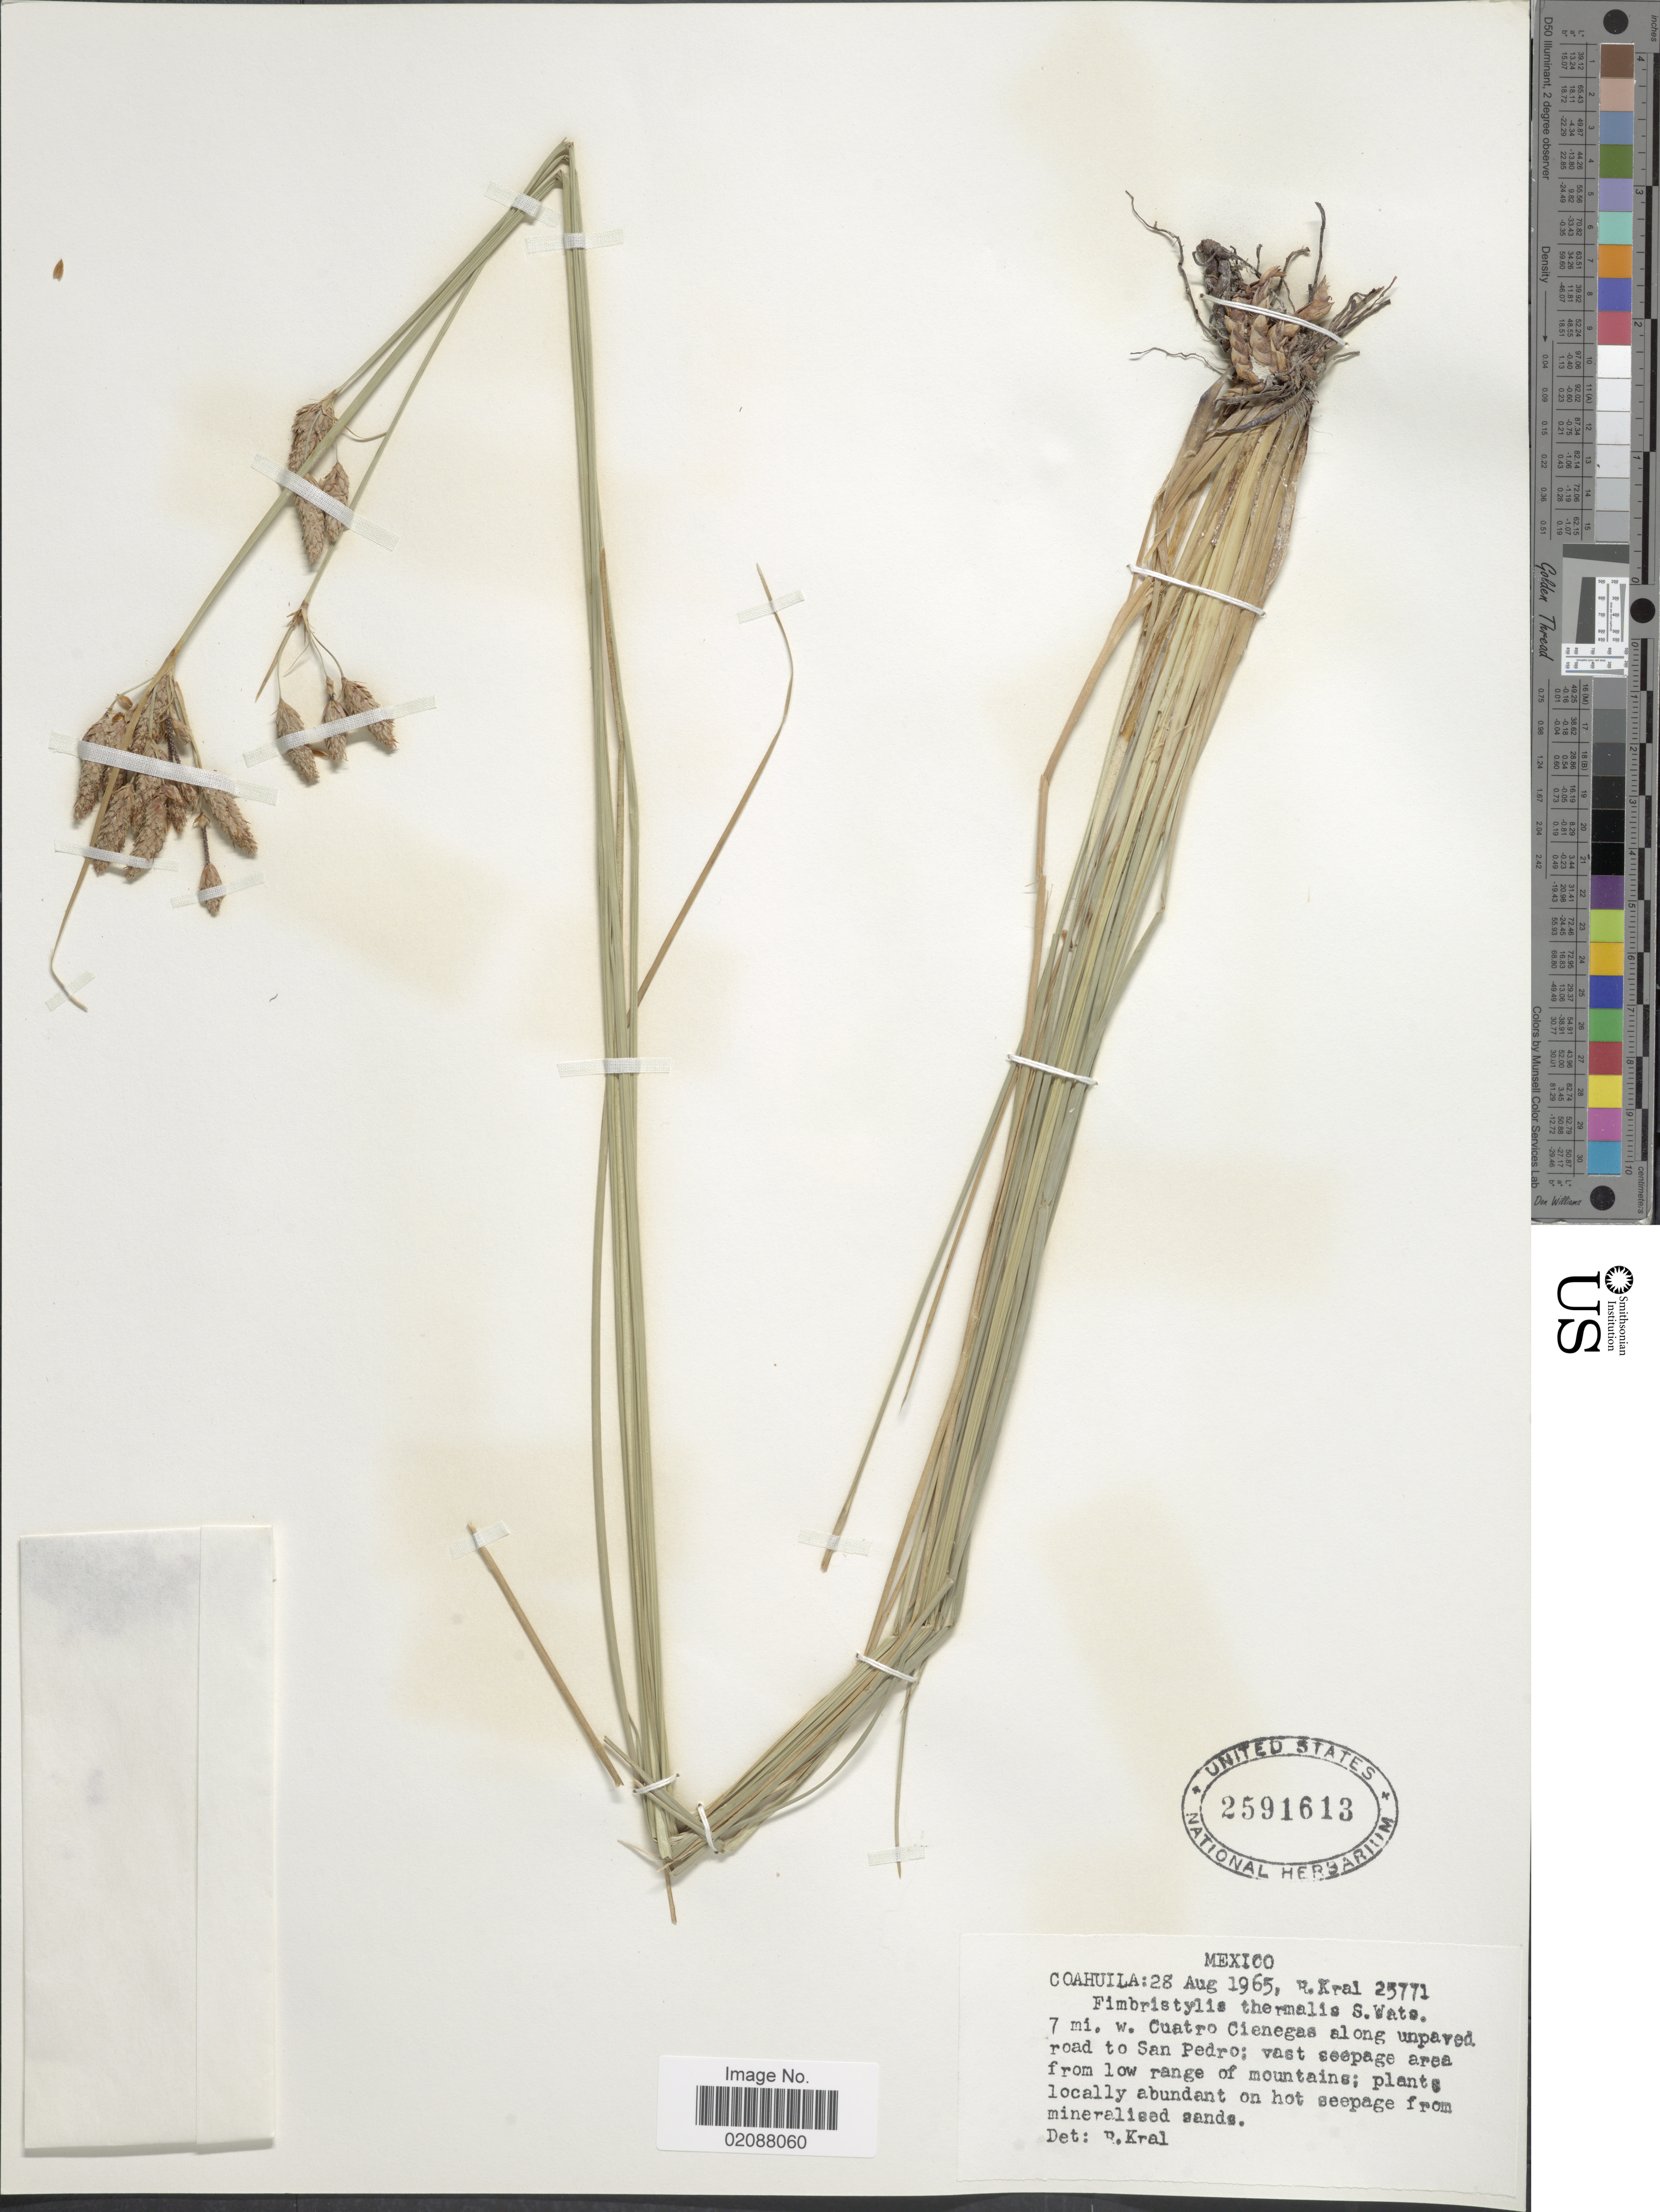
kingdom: Plantae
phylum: Tracheophyta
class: Liliopsida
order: Poales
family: Cyperaceae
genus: Fimbristylis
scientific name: Fimbristylis thermalis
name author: S. Watson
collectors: R. Kral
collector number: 25771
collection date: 1965-08-28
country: Mexico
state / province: Coahuila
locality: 7 mi. w. Cuatro Cienegas along unpaved road to San Pedro: cast seepage area from low range mountains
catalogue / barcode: US 2591613